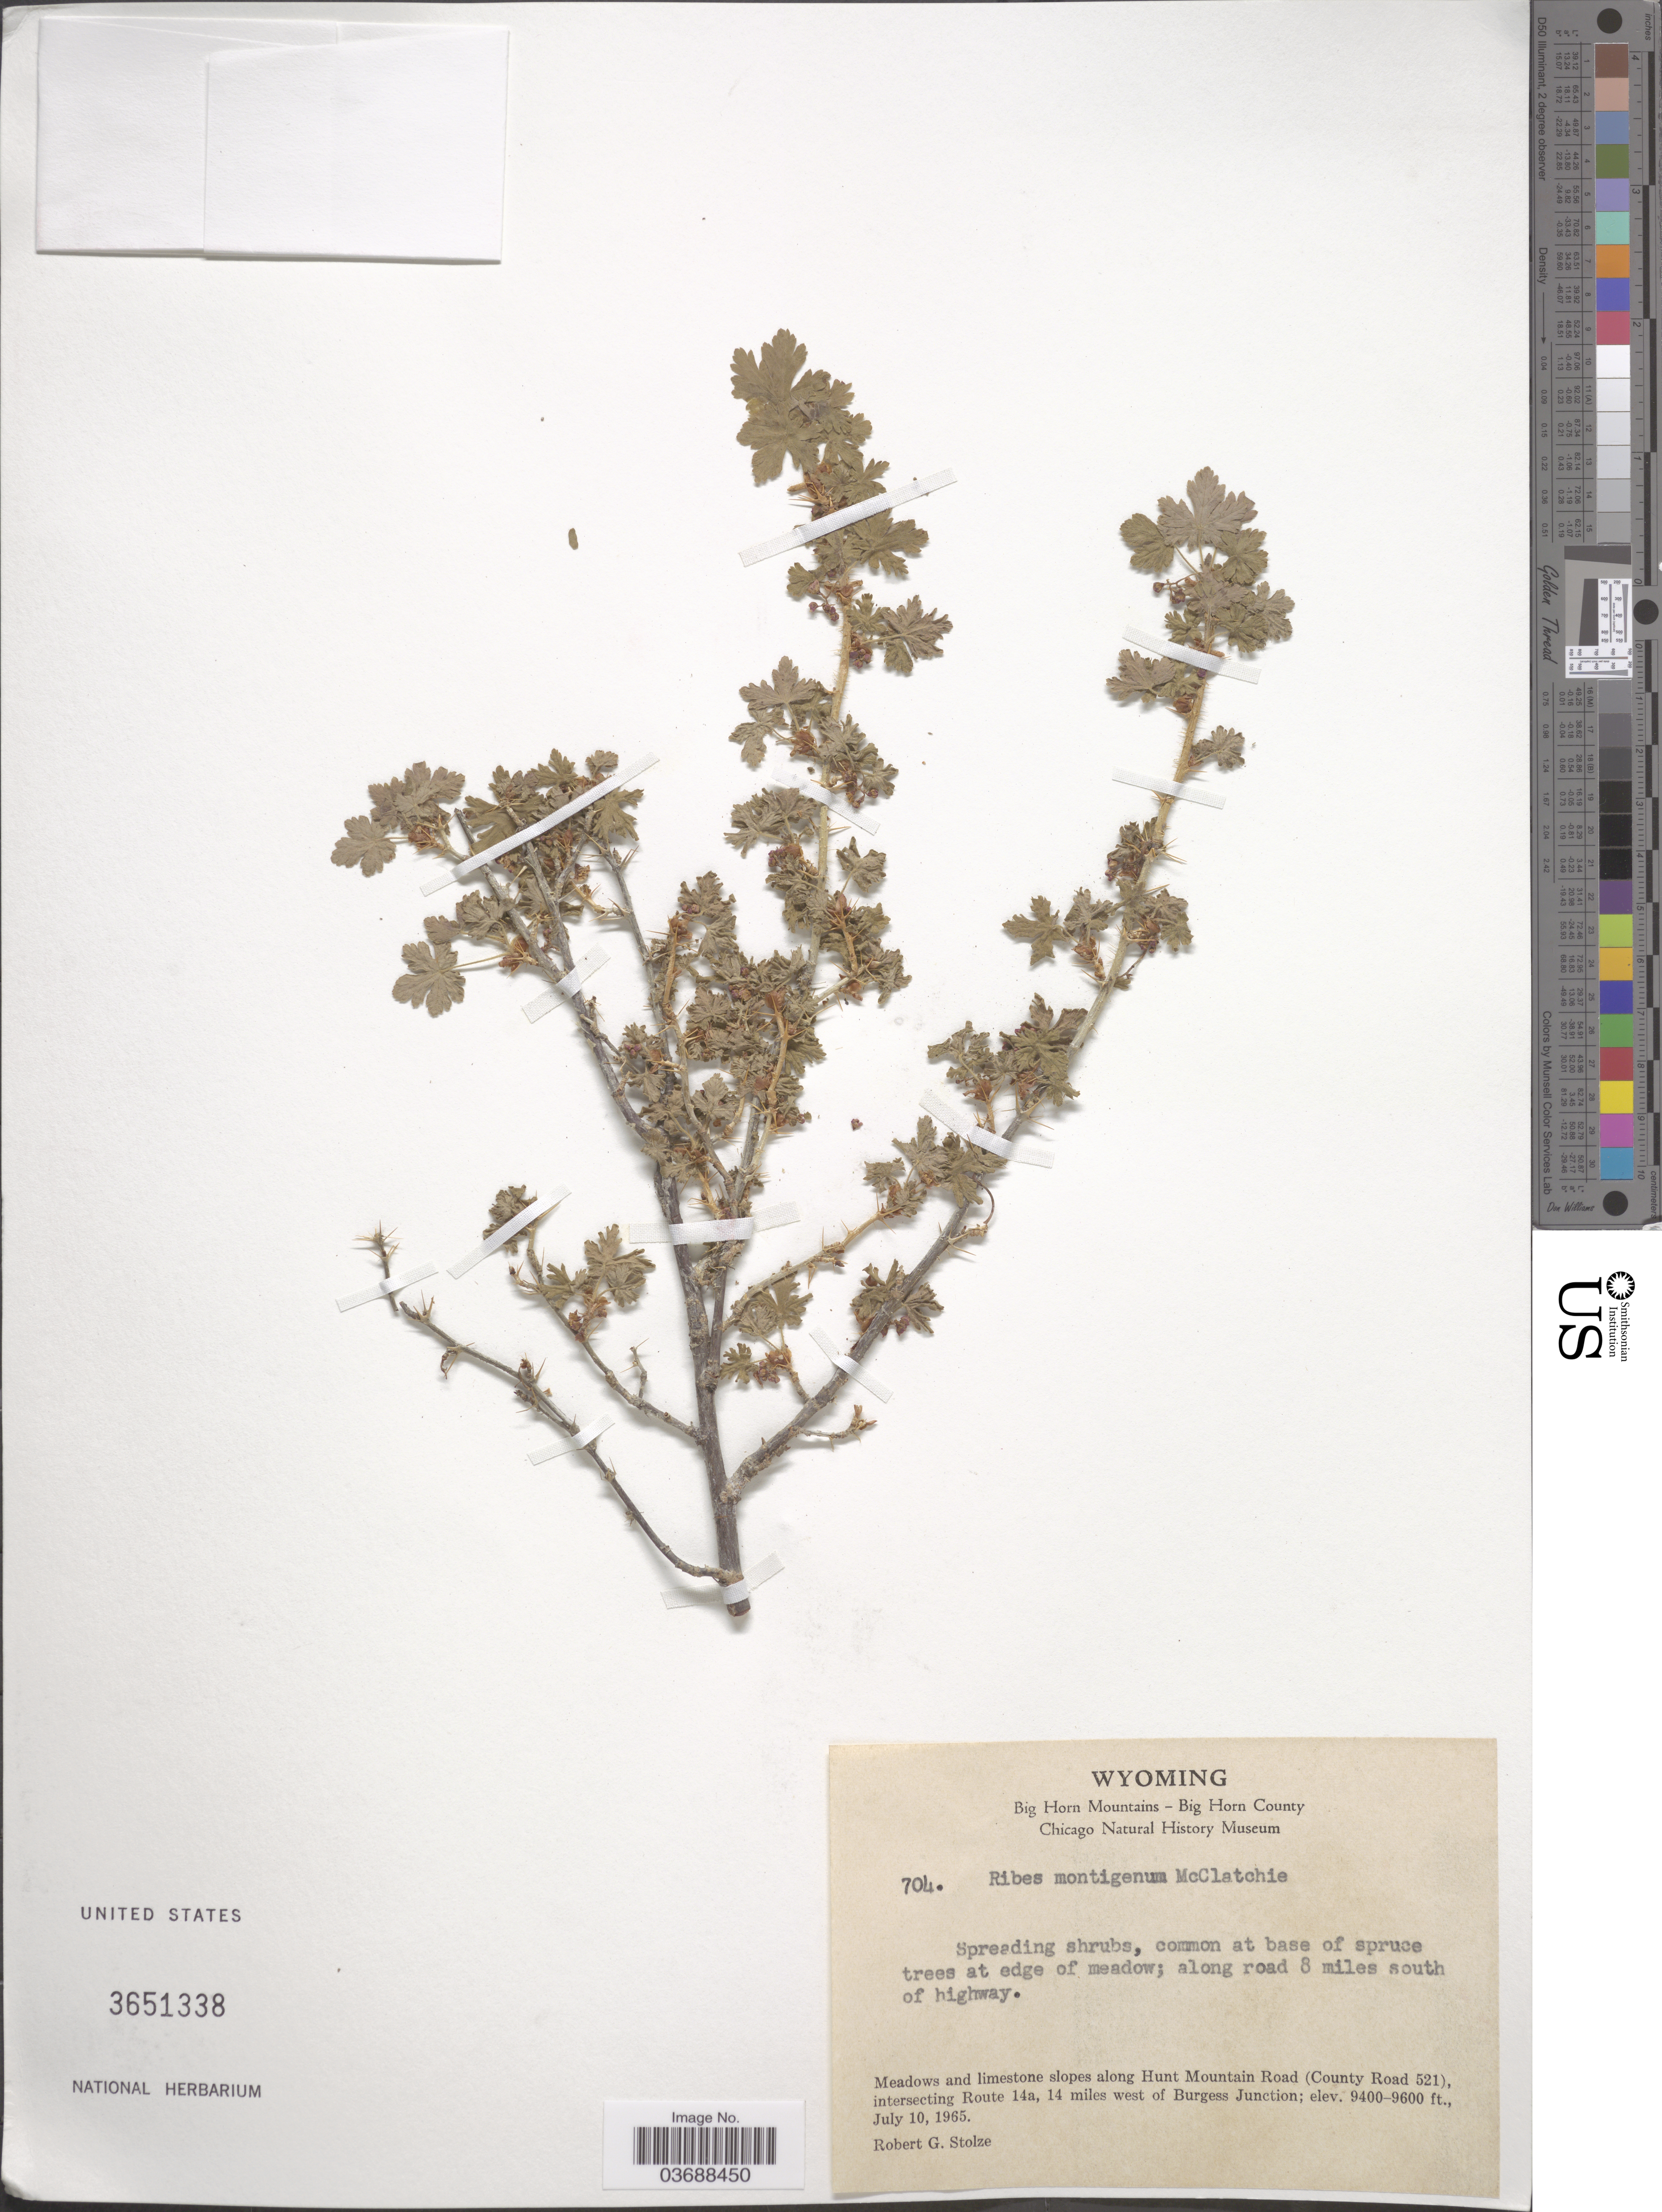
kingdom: Plantae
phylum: Tracheophyta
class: Magnoliopsida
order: Saxifragales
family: Grossulariaceae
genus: Ribes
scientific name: Ribes montigenum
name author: McClatchie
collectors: R. G. Stolze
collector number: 704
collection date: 1965-07-10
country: United States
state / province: Wyoming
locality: Big Horn Mountains - Big Horn County. Along road 8 miles south of highway. Meadows and limestone slopes along Hunt Mountain Road (County Road 521), intersecting Route 14a, 14 miles west of Burgess Junction.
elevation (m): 2865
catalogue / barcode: US 3651338